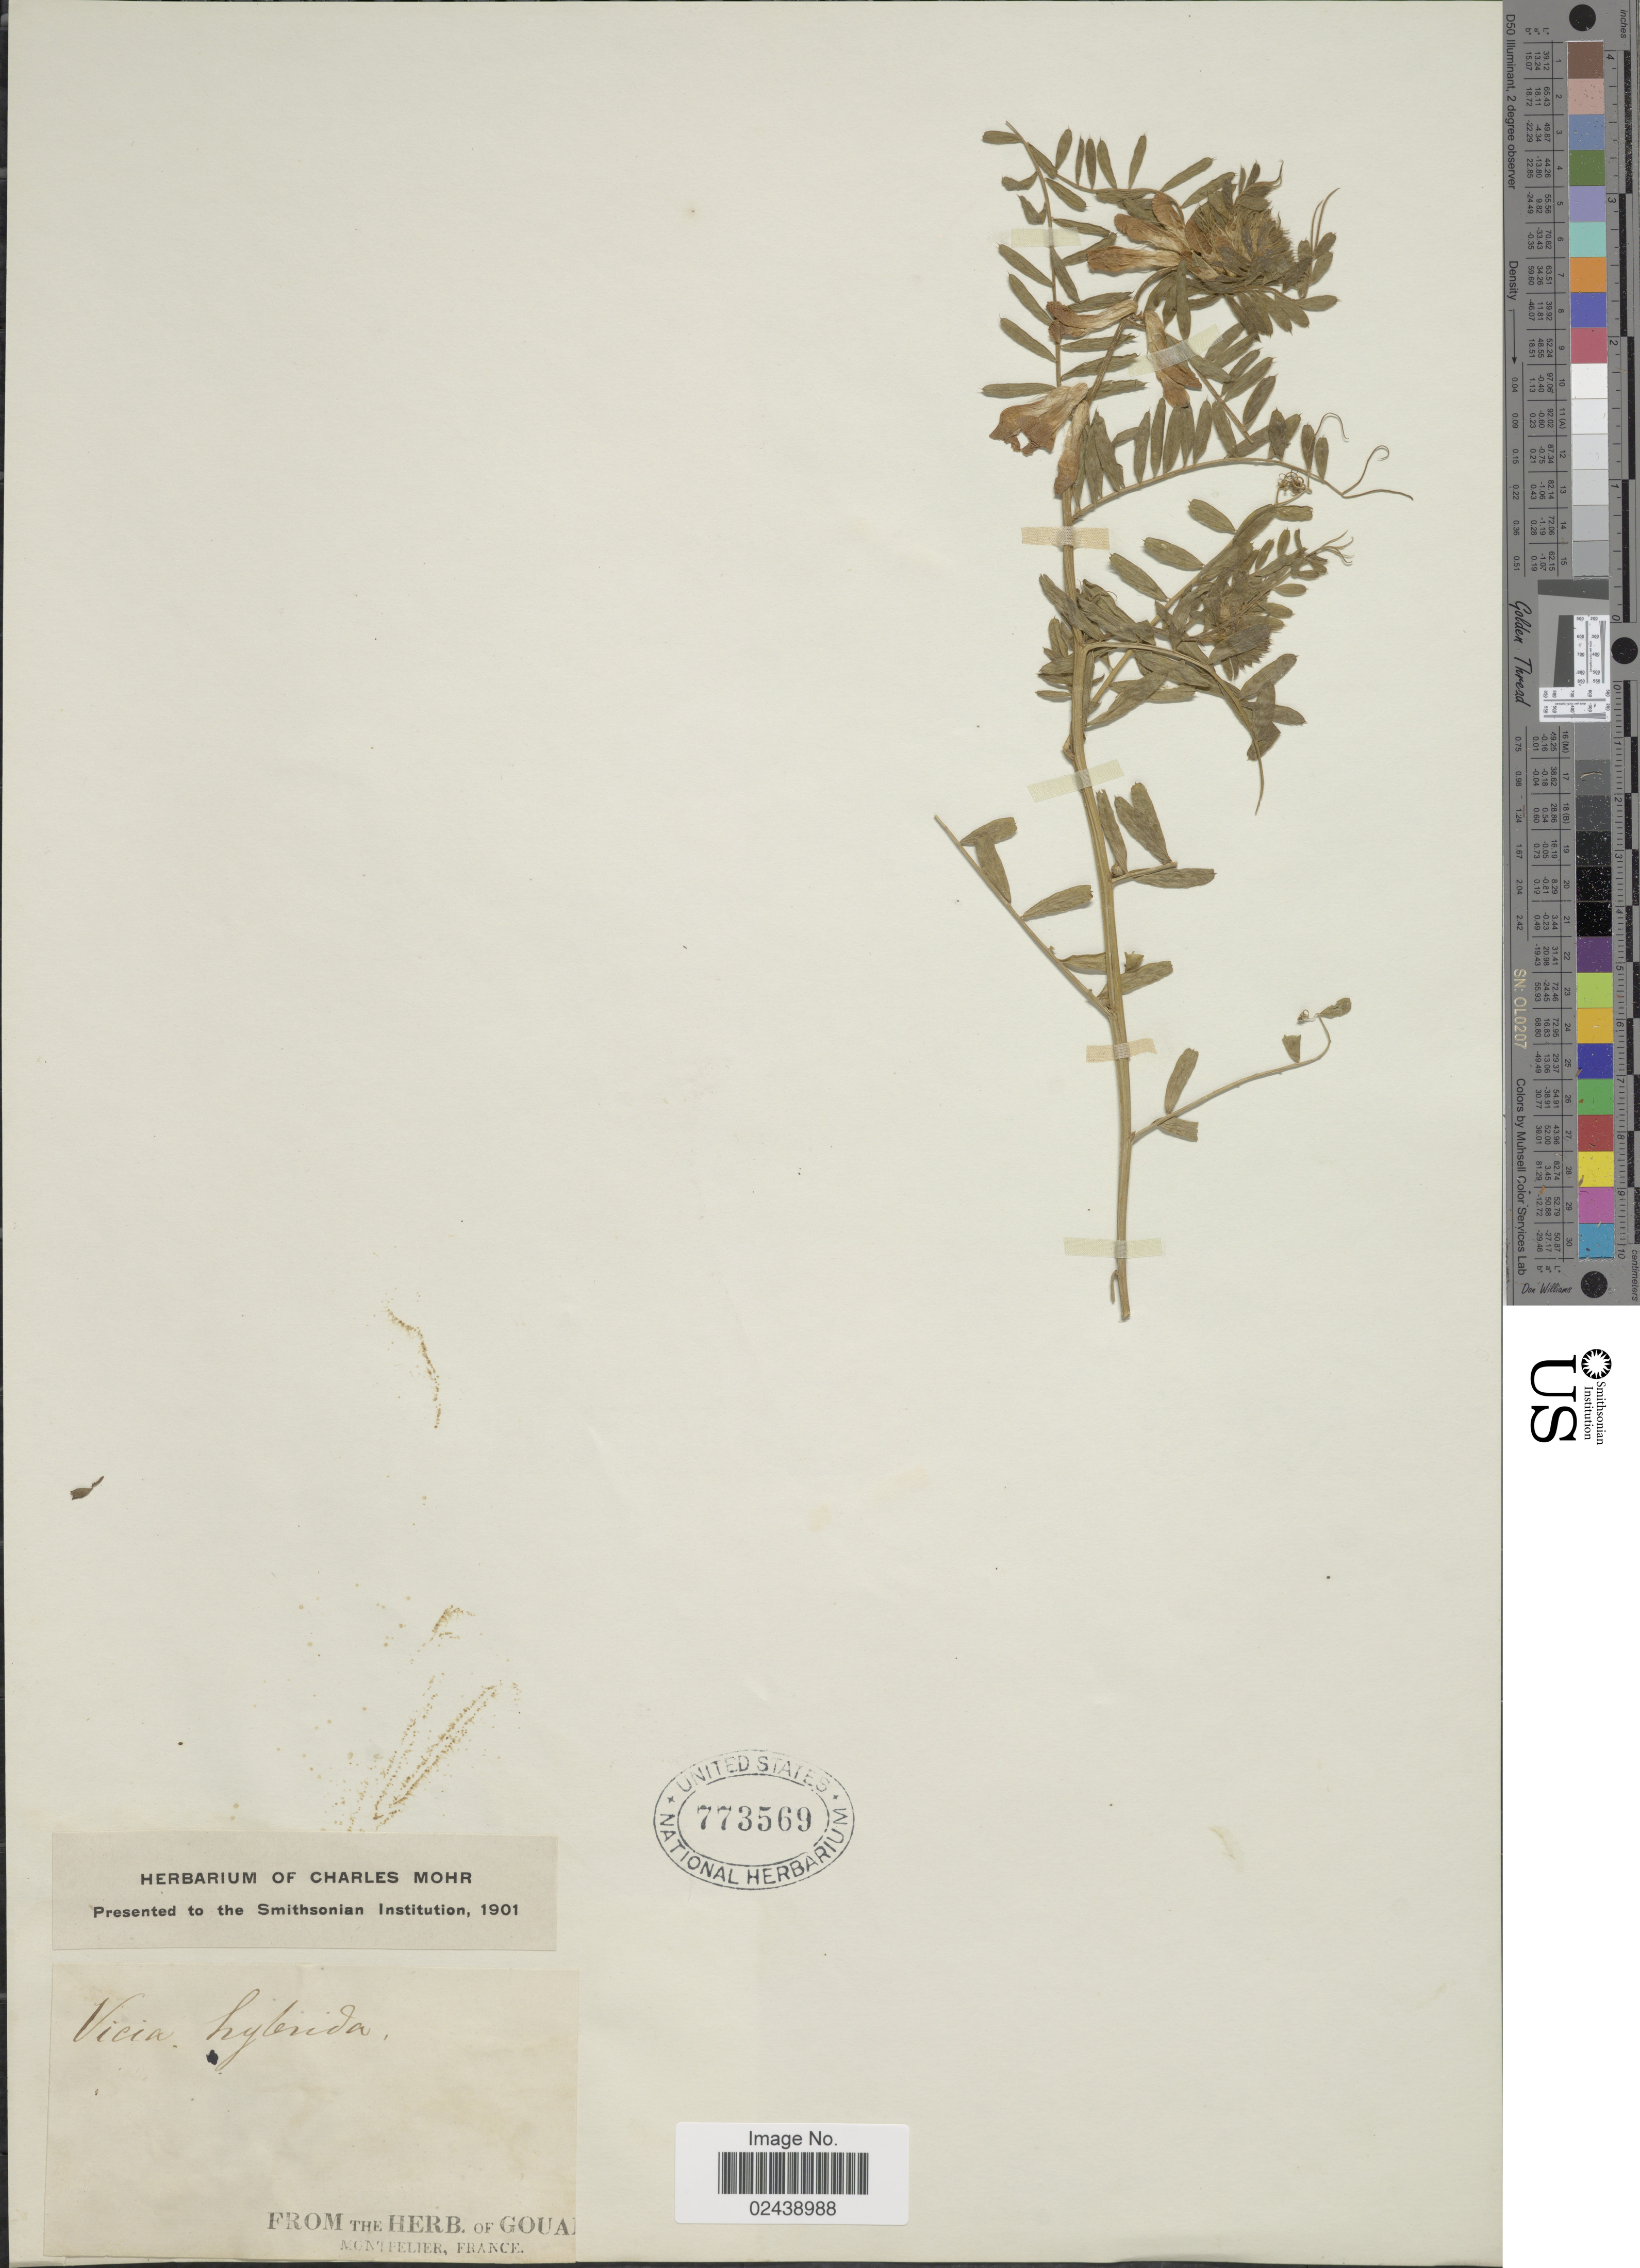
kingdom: Plantae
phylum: Tracheophyta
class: Magnoliopsida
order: Fabales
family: Fabaceae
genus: Vicia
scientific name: Vicia hybrida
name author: L.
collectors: ex herb. Gouan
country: France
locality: Montpelier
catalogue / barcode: US 773569